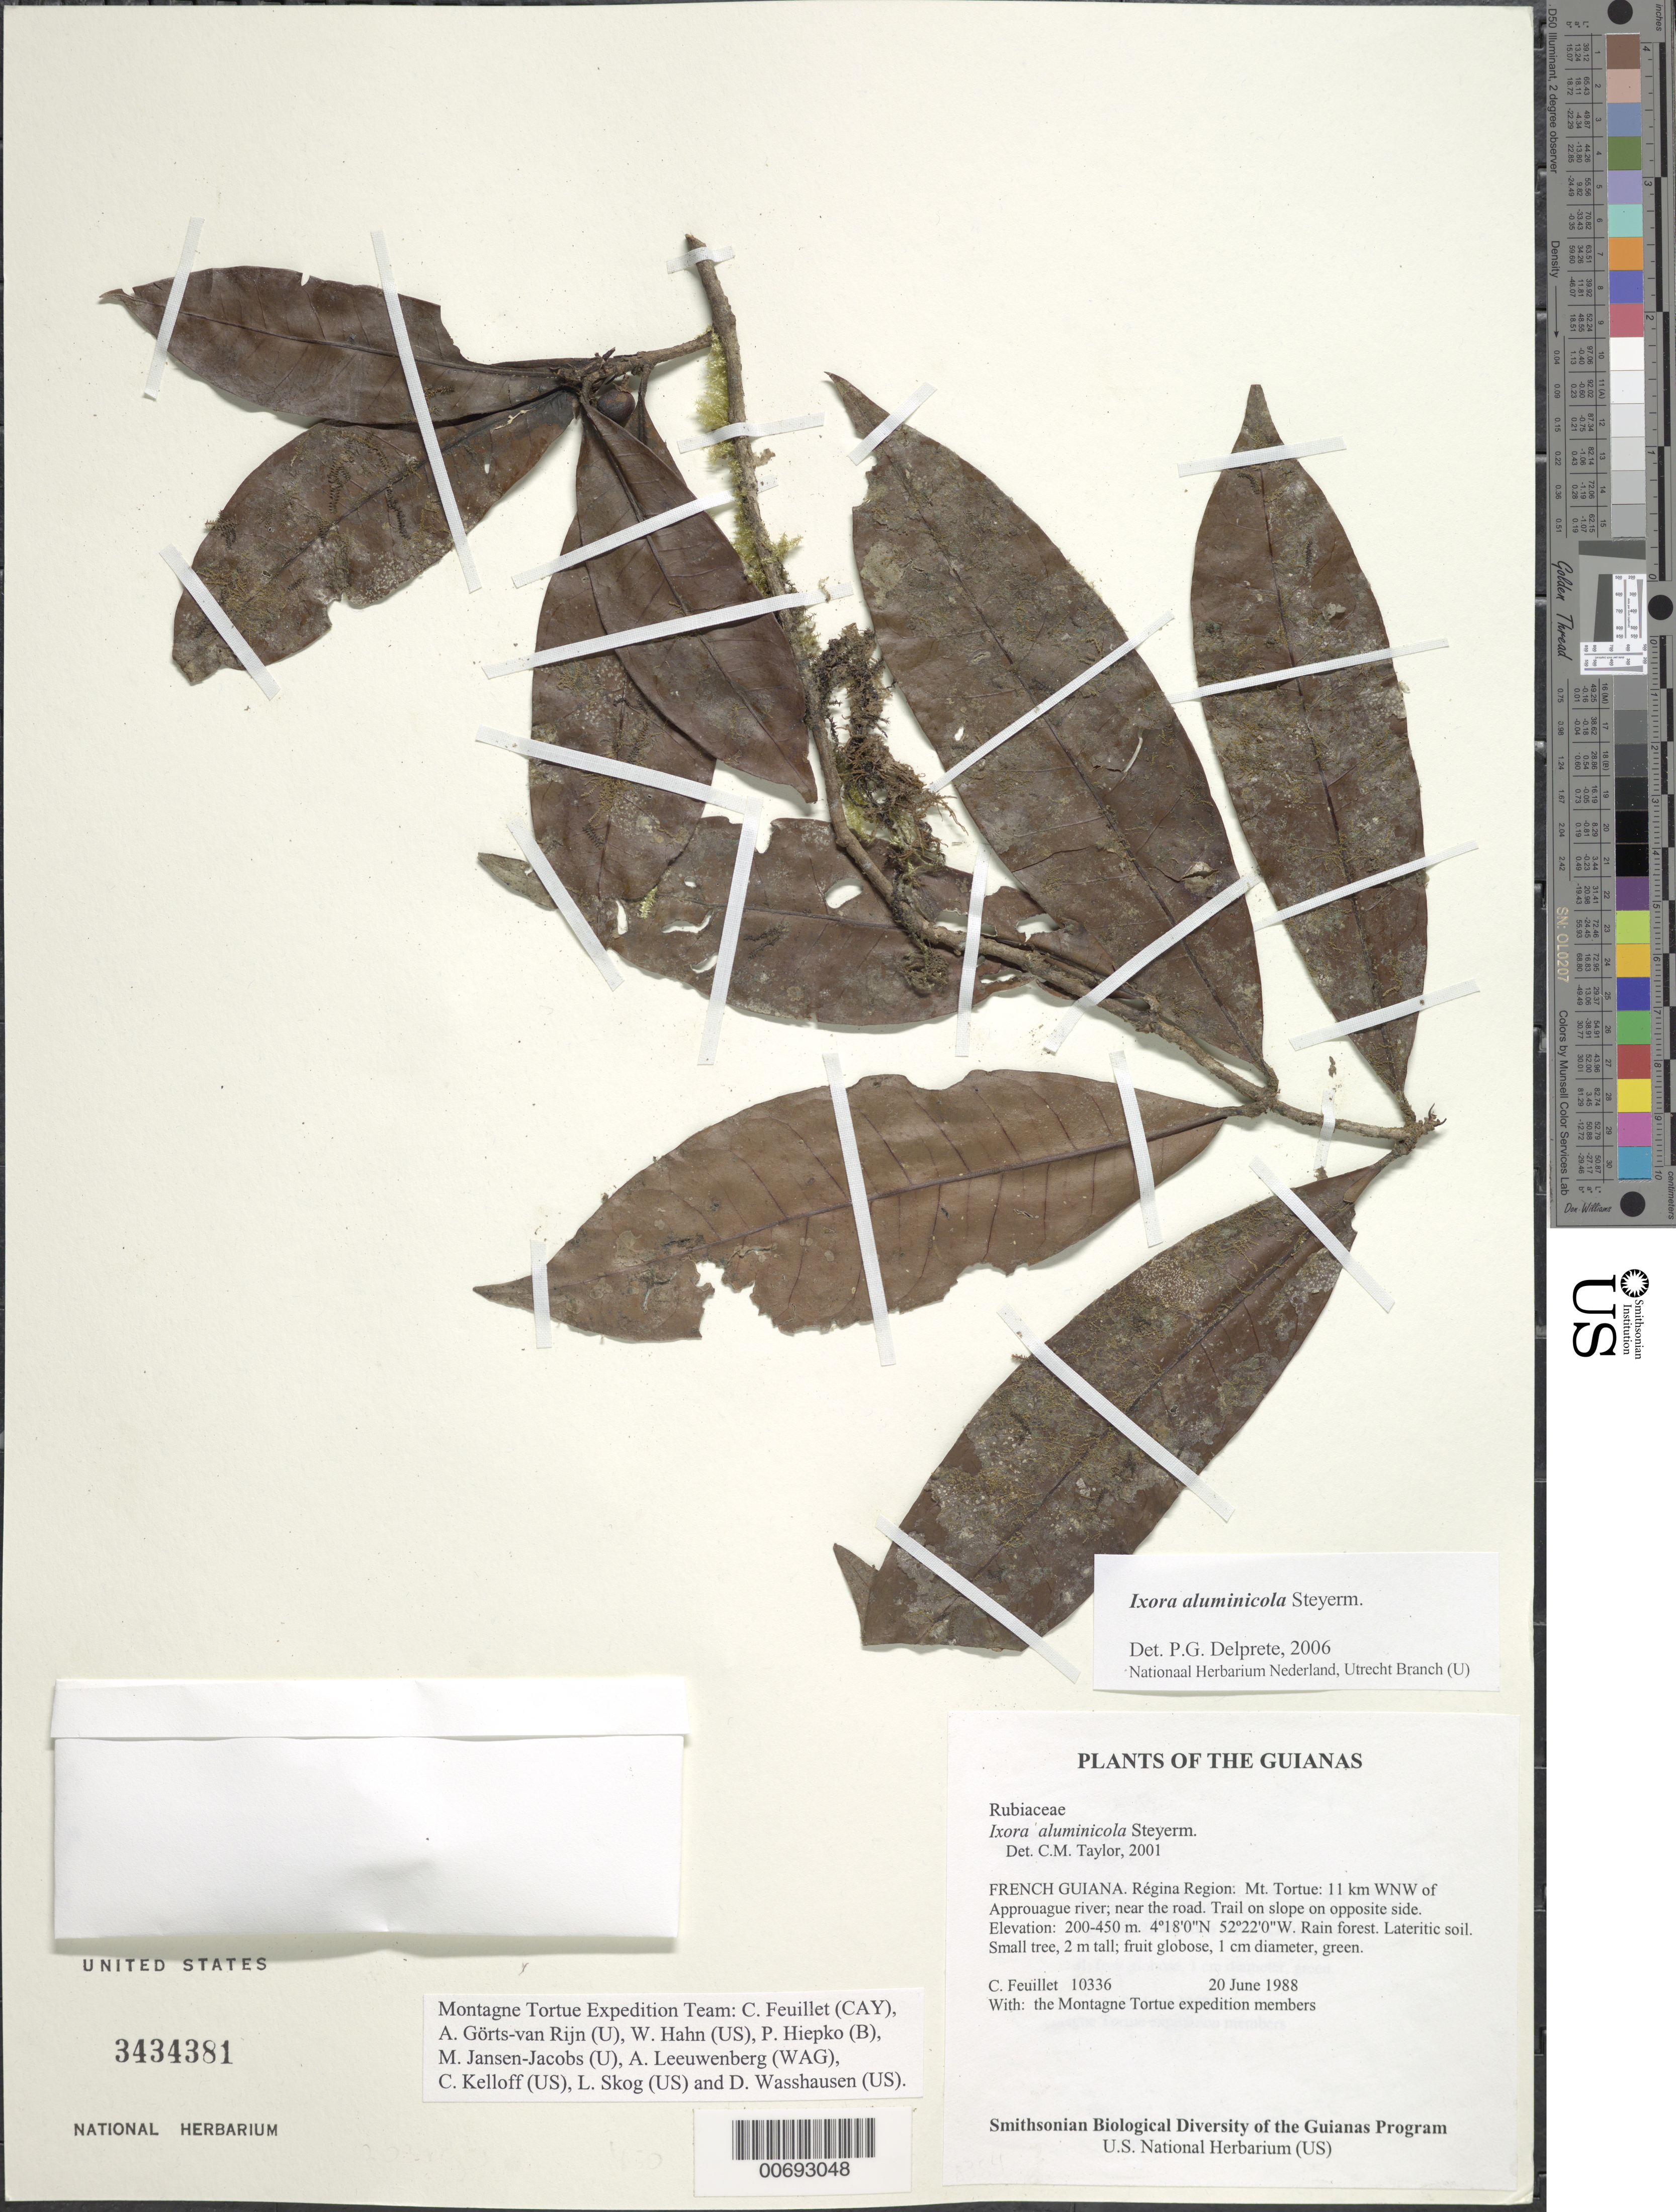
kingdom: Plantae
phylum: Tracheophyta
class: Magnoliopsida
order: Gentianales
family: Rubiaceae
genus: Ixora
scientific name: Ixora aluminicola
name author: Steyerm.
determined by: Delprete, P. G., Herb. de Guyane Cay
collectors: C. Feuillet & Montagne Torte Exped. members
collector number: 10336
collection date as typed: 20 June 1988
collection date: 1988-06-20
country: French Guiana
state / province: Cayenne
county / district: Regina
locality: Mt. Tortue: 11 km WNW of Approuague river; near the road. Trail on slope on opposite side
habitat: Rain forest. Lateritic soil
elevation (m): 200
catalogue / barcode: US 3434381